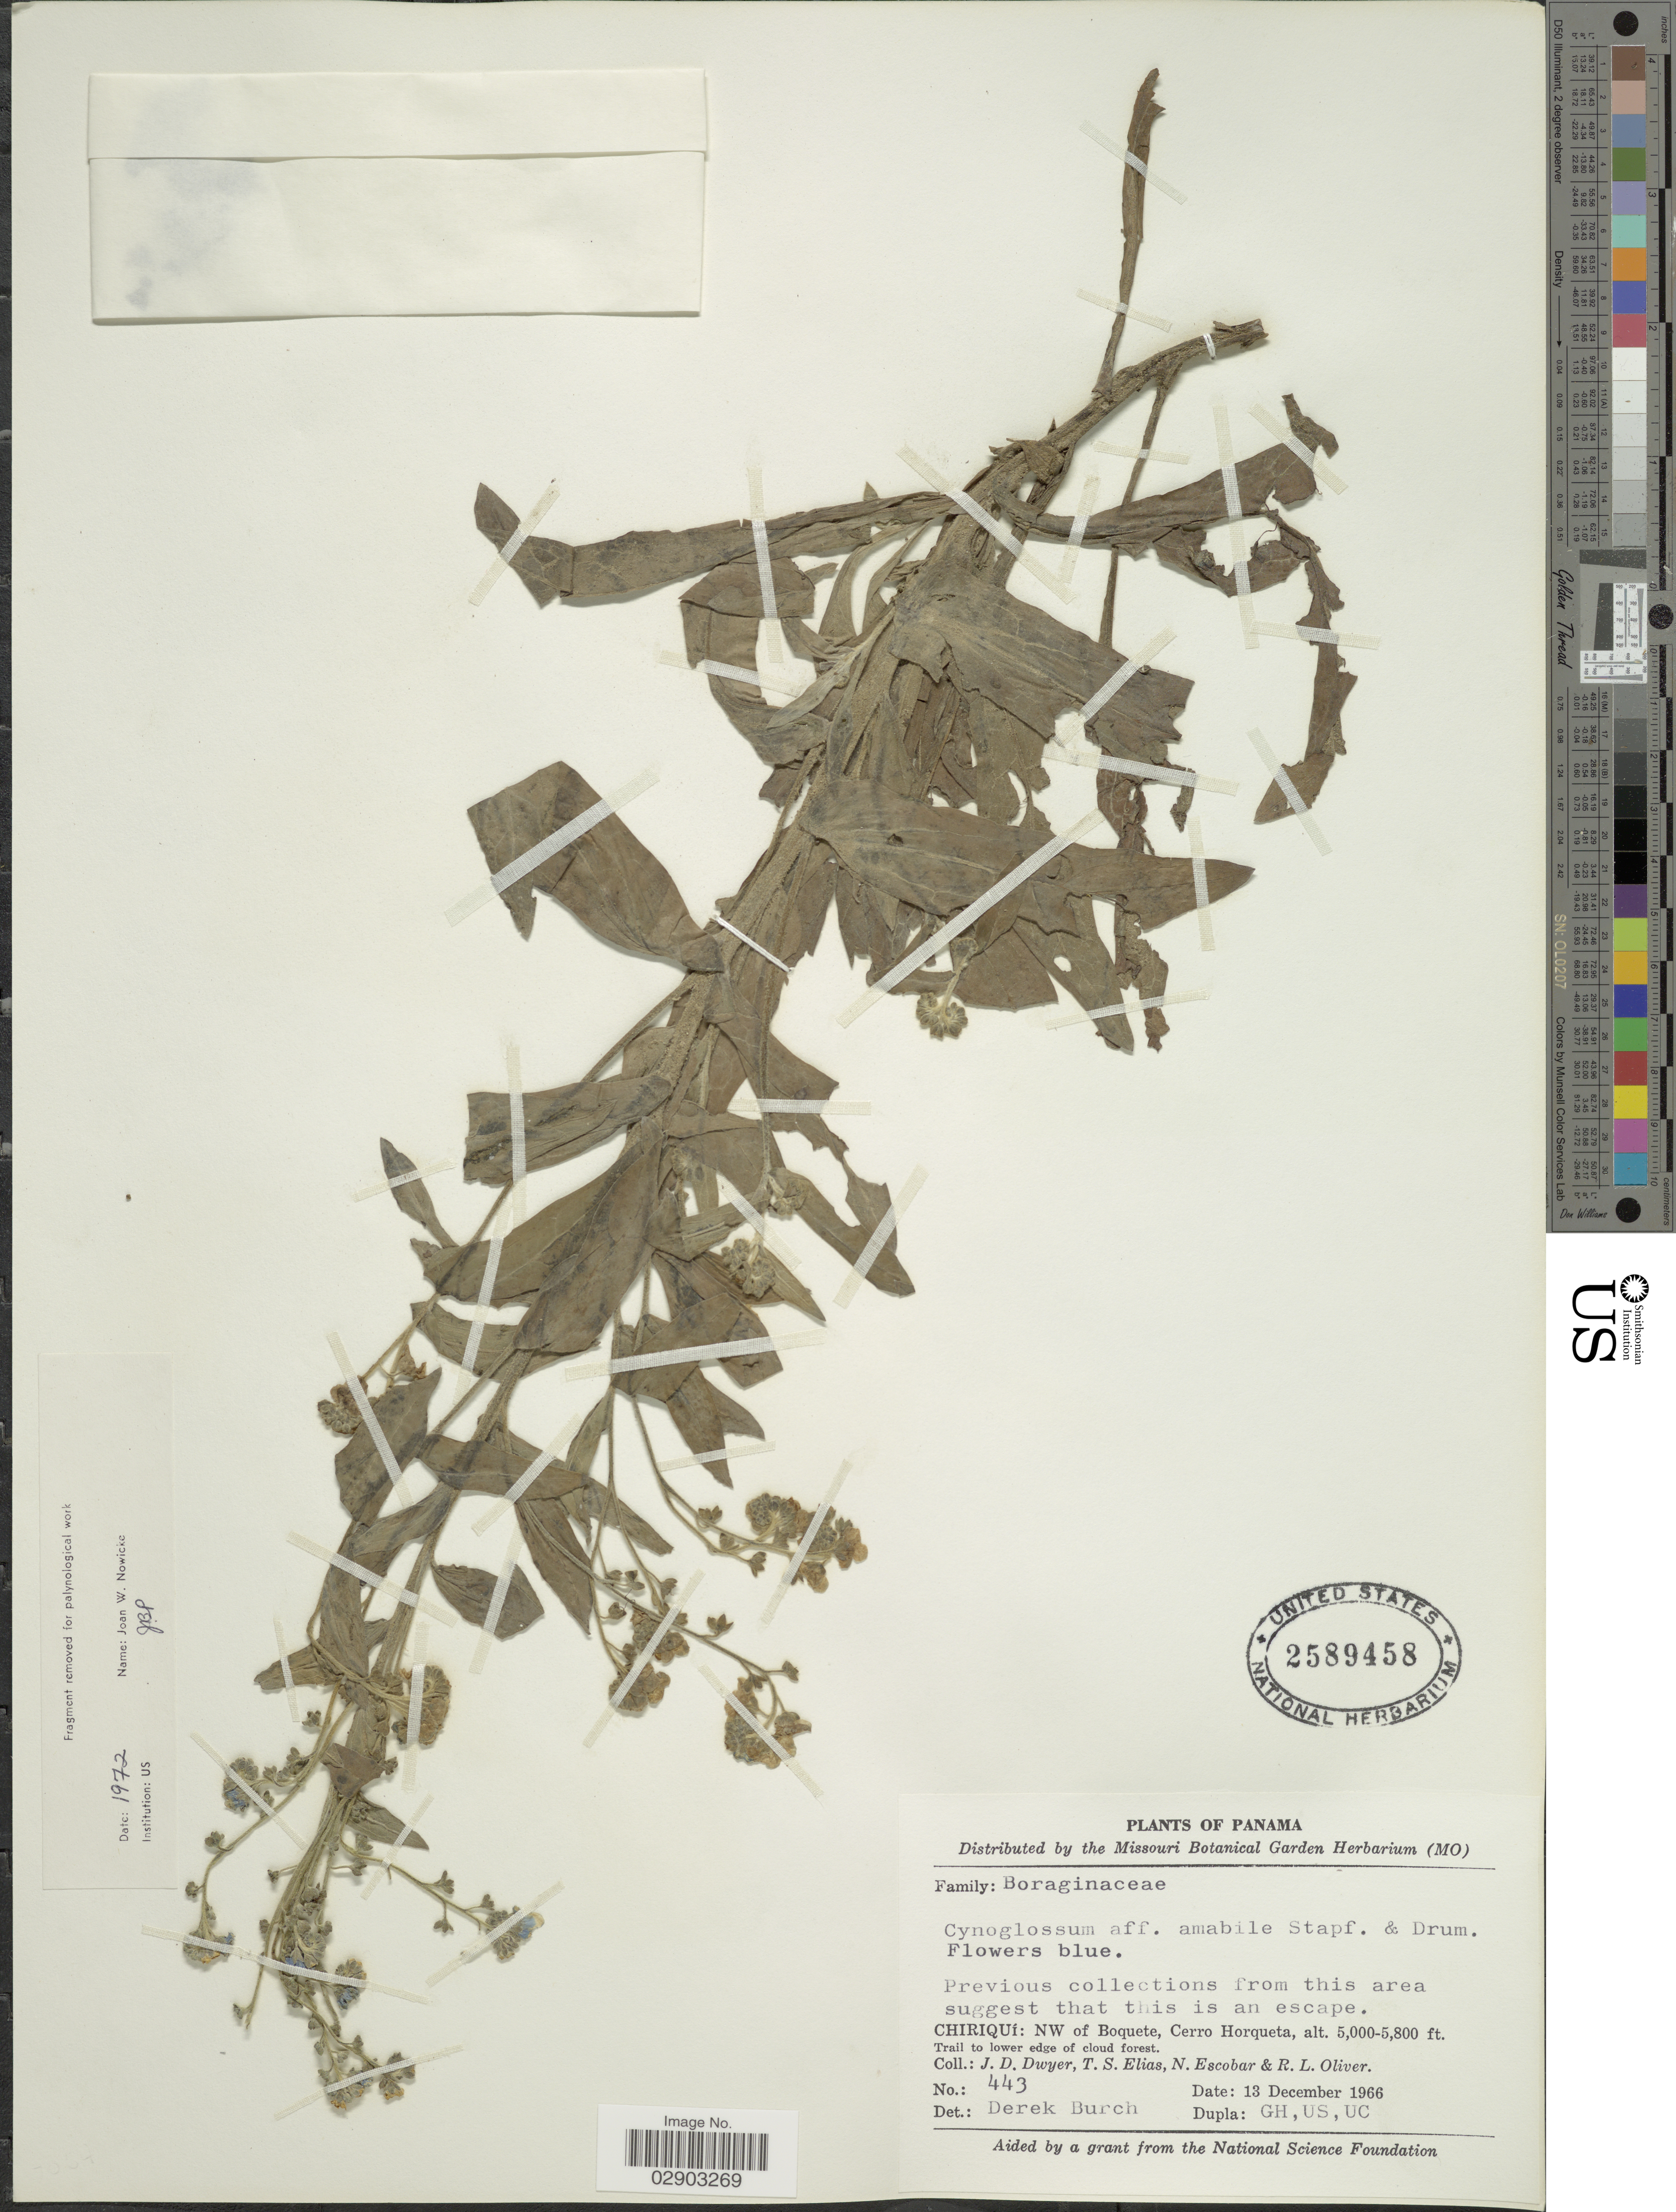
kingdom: Plantae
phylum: Tracheophyta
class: Magnoliopsida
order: Boraginales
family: Boraginaceae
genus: Cynoglossum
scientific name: Cynoglossum amabile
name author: Stapf & J.R. Drumm.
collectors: J. D. Dwyer, T. S. Elias, N. Escobar & R. Oliver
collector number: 443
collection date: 1966-12-13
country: Panama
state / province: Chiriqui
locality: NW of Boquete, Cerro Horqueta.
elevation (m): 1524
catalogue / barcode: US 2589458